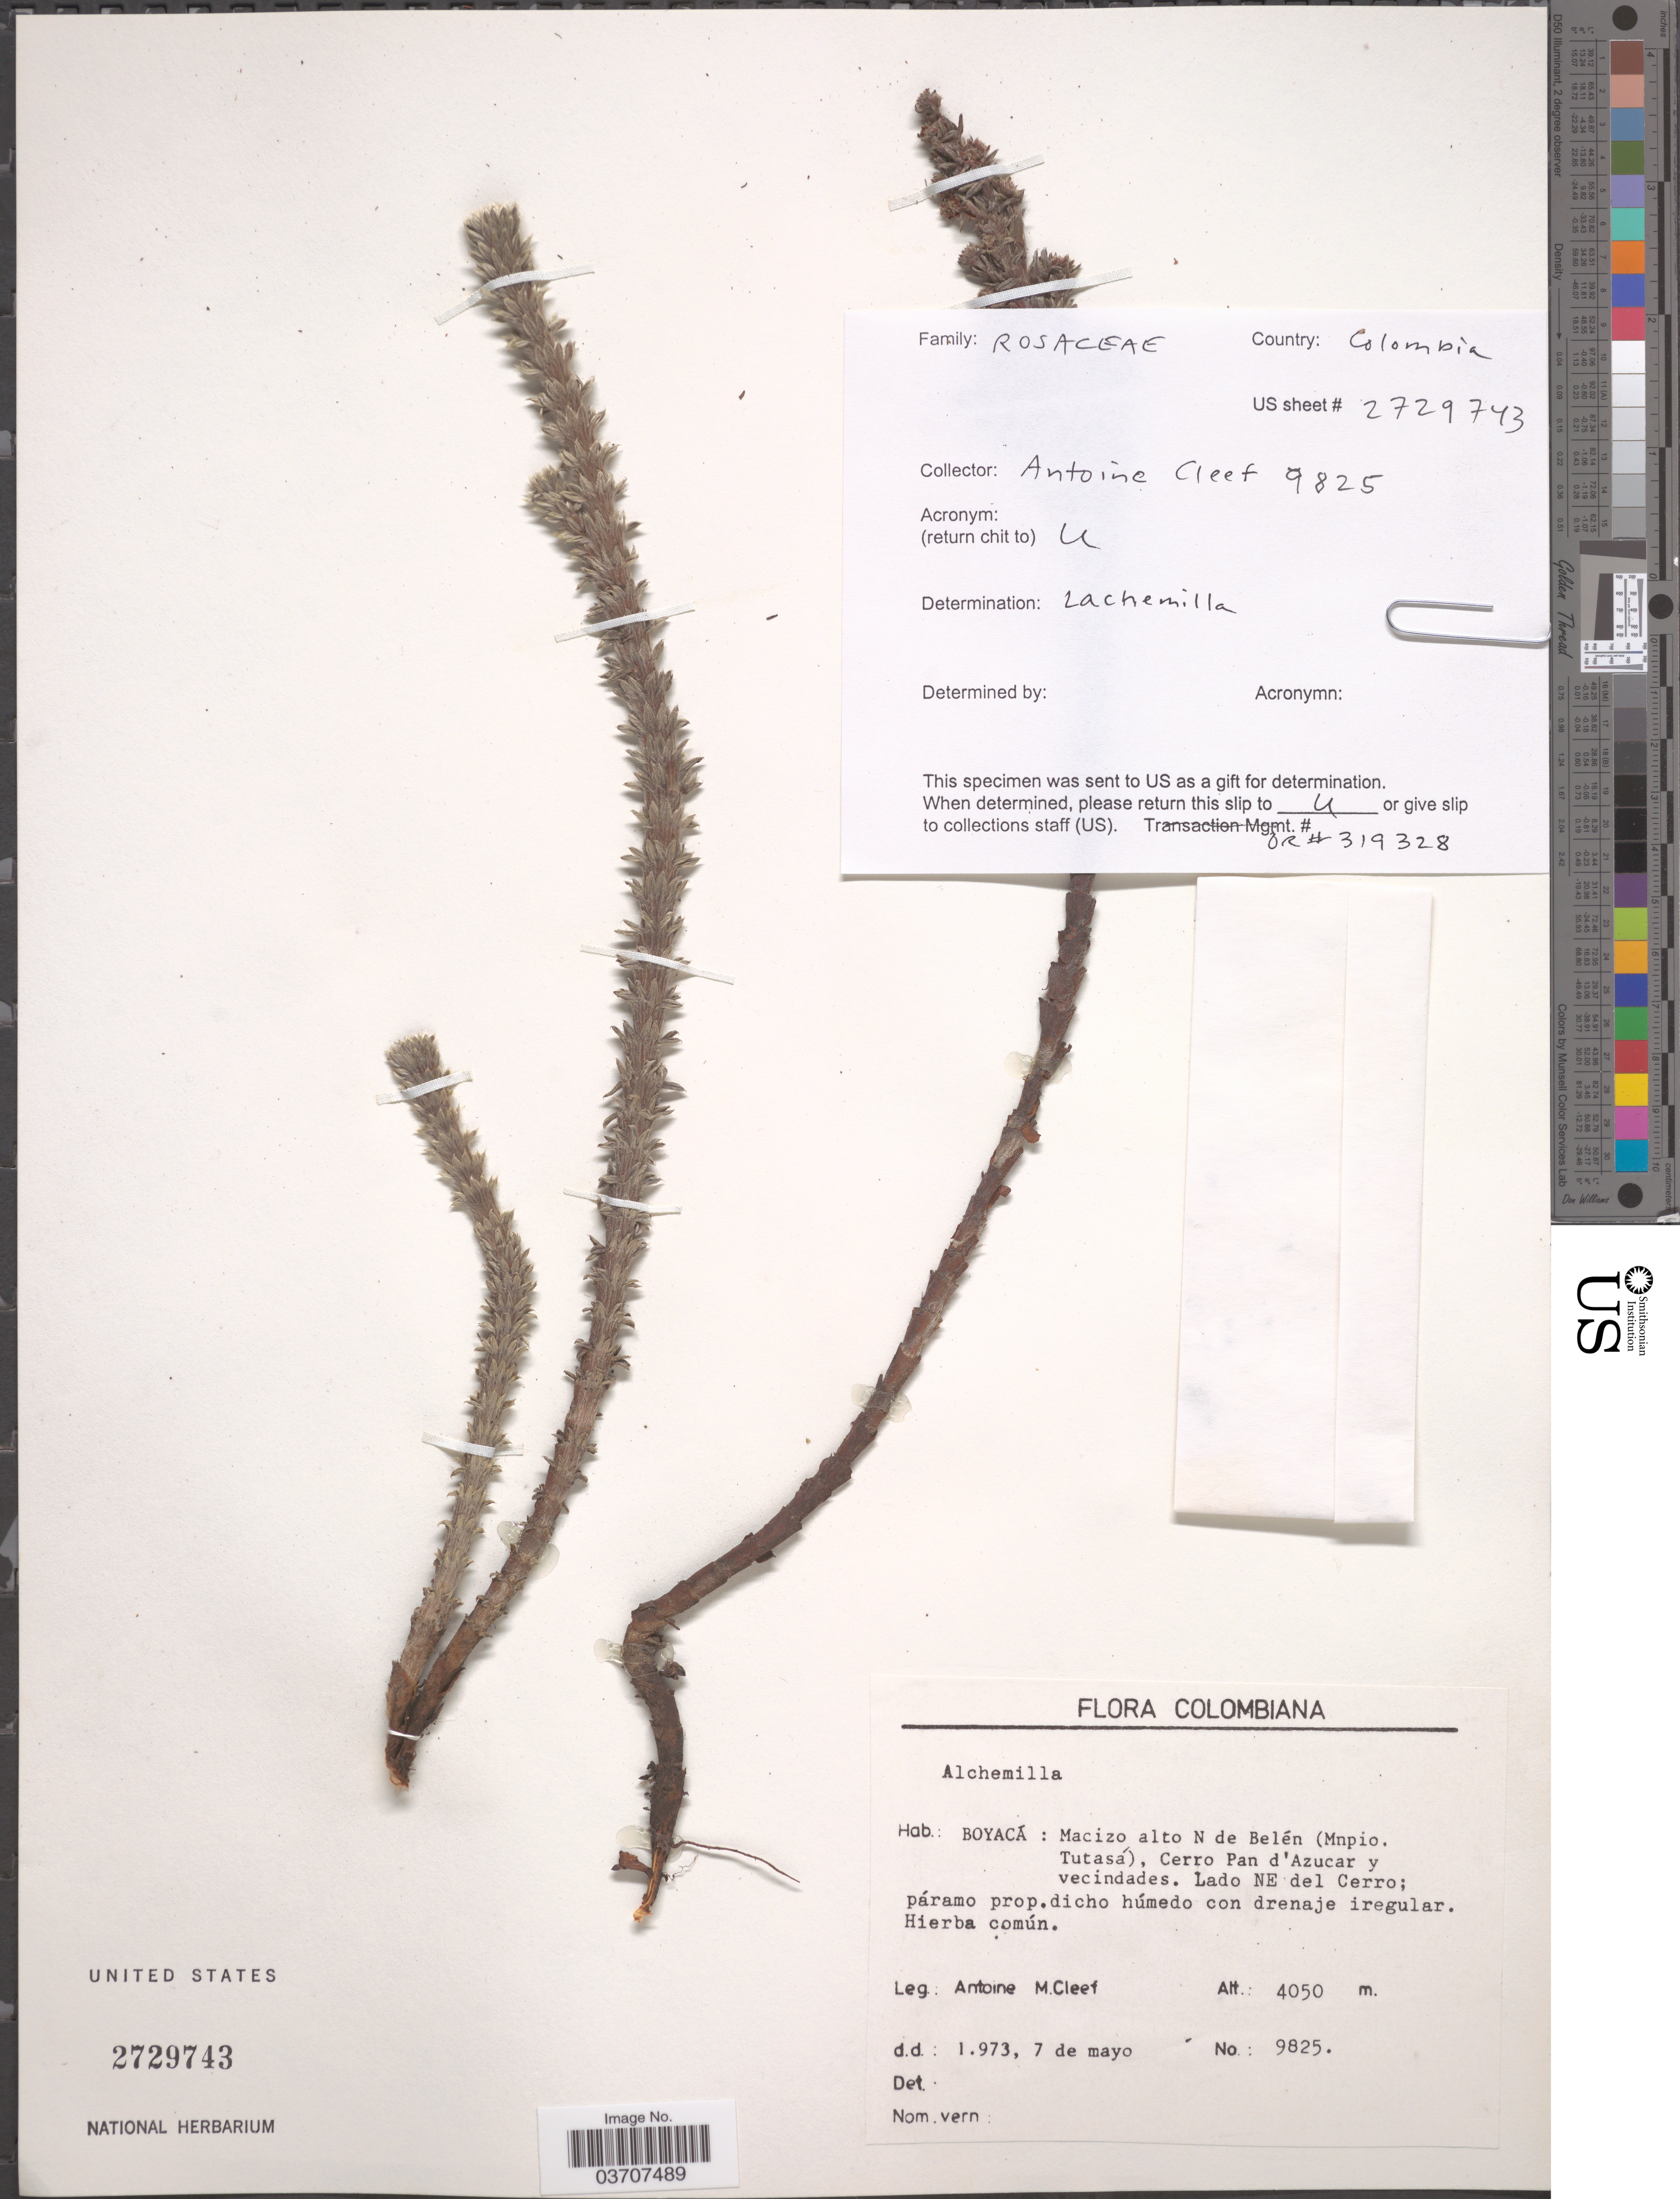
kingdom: Plantae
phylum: Tracheophyta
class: Magnoliopsida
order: Rosales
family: Rosaceae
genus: Alchemilla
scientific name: Alchemilla nivalis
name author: Kunth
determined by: Dorr, L. J., (BOT), Smithsonian Institution - National Museum of Natural History (UNITED STATES)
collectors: A. M. Cleef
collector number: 9825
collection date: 1973-05-07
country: Colombia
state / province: Boyacá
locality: Macizo alto N de Belén (Mnpio. Tutasá), Cerro Pan d'Azucar y vecindades. Lado NE del Cerro.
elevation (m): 4050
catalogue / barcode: US 2729743